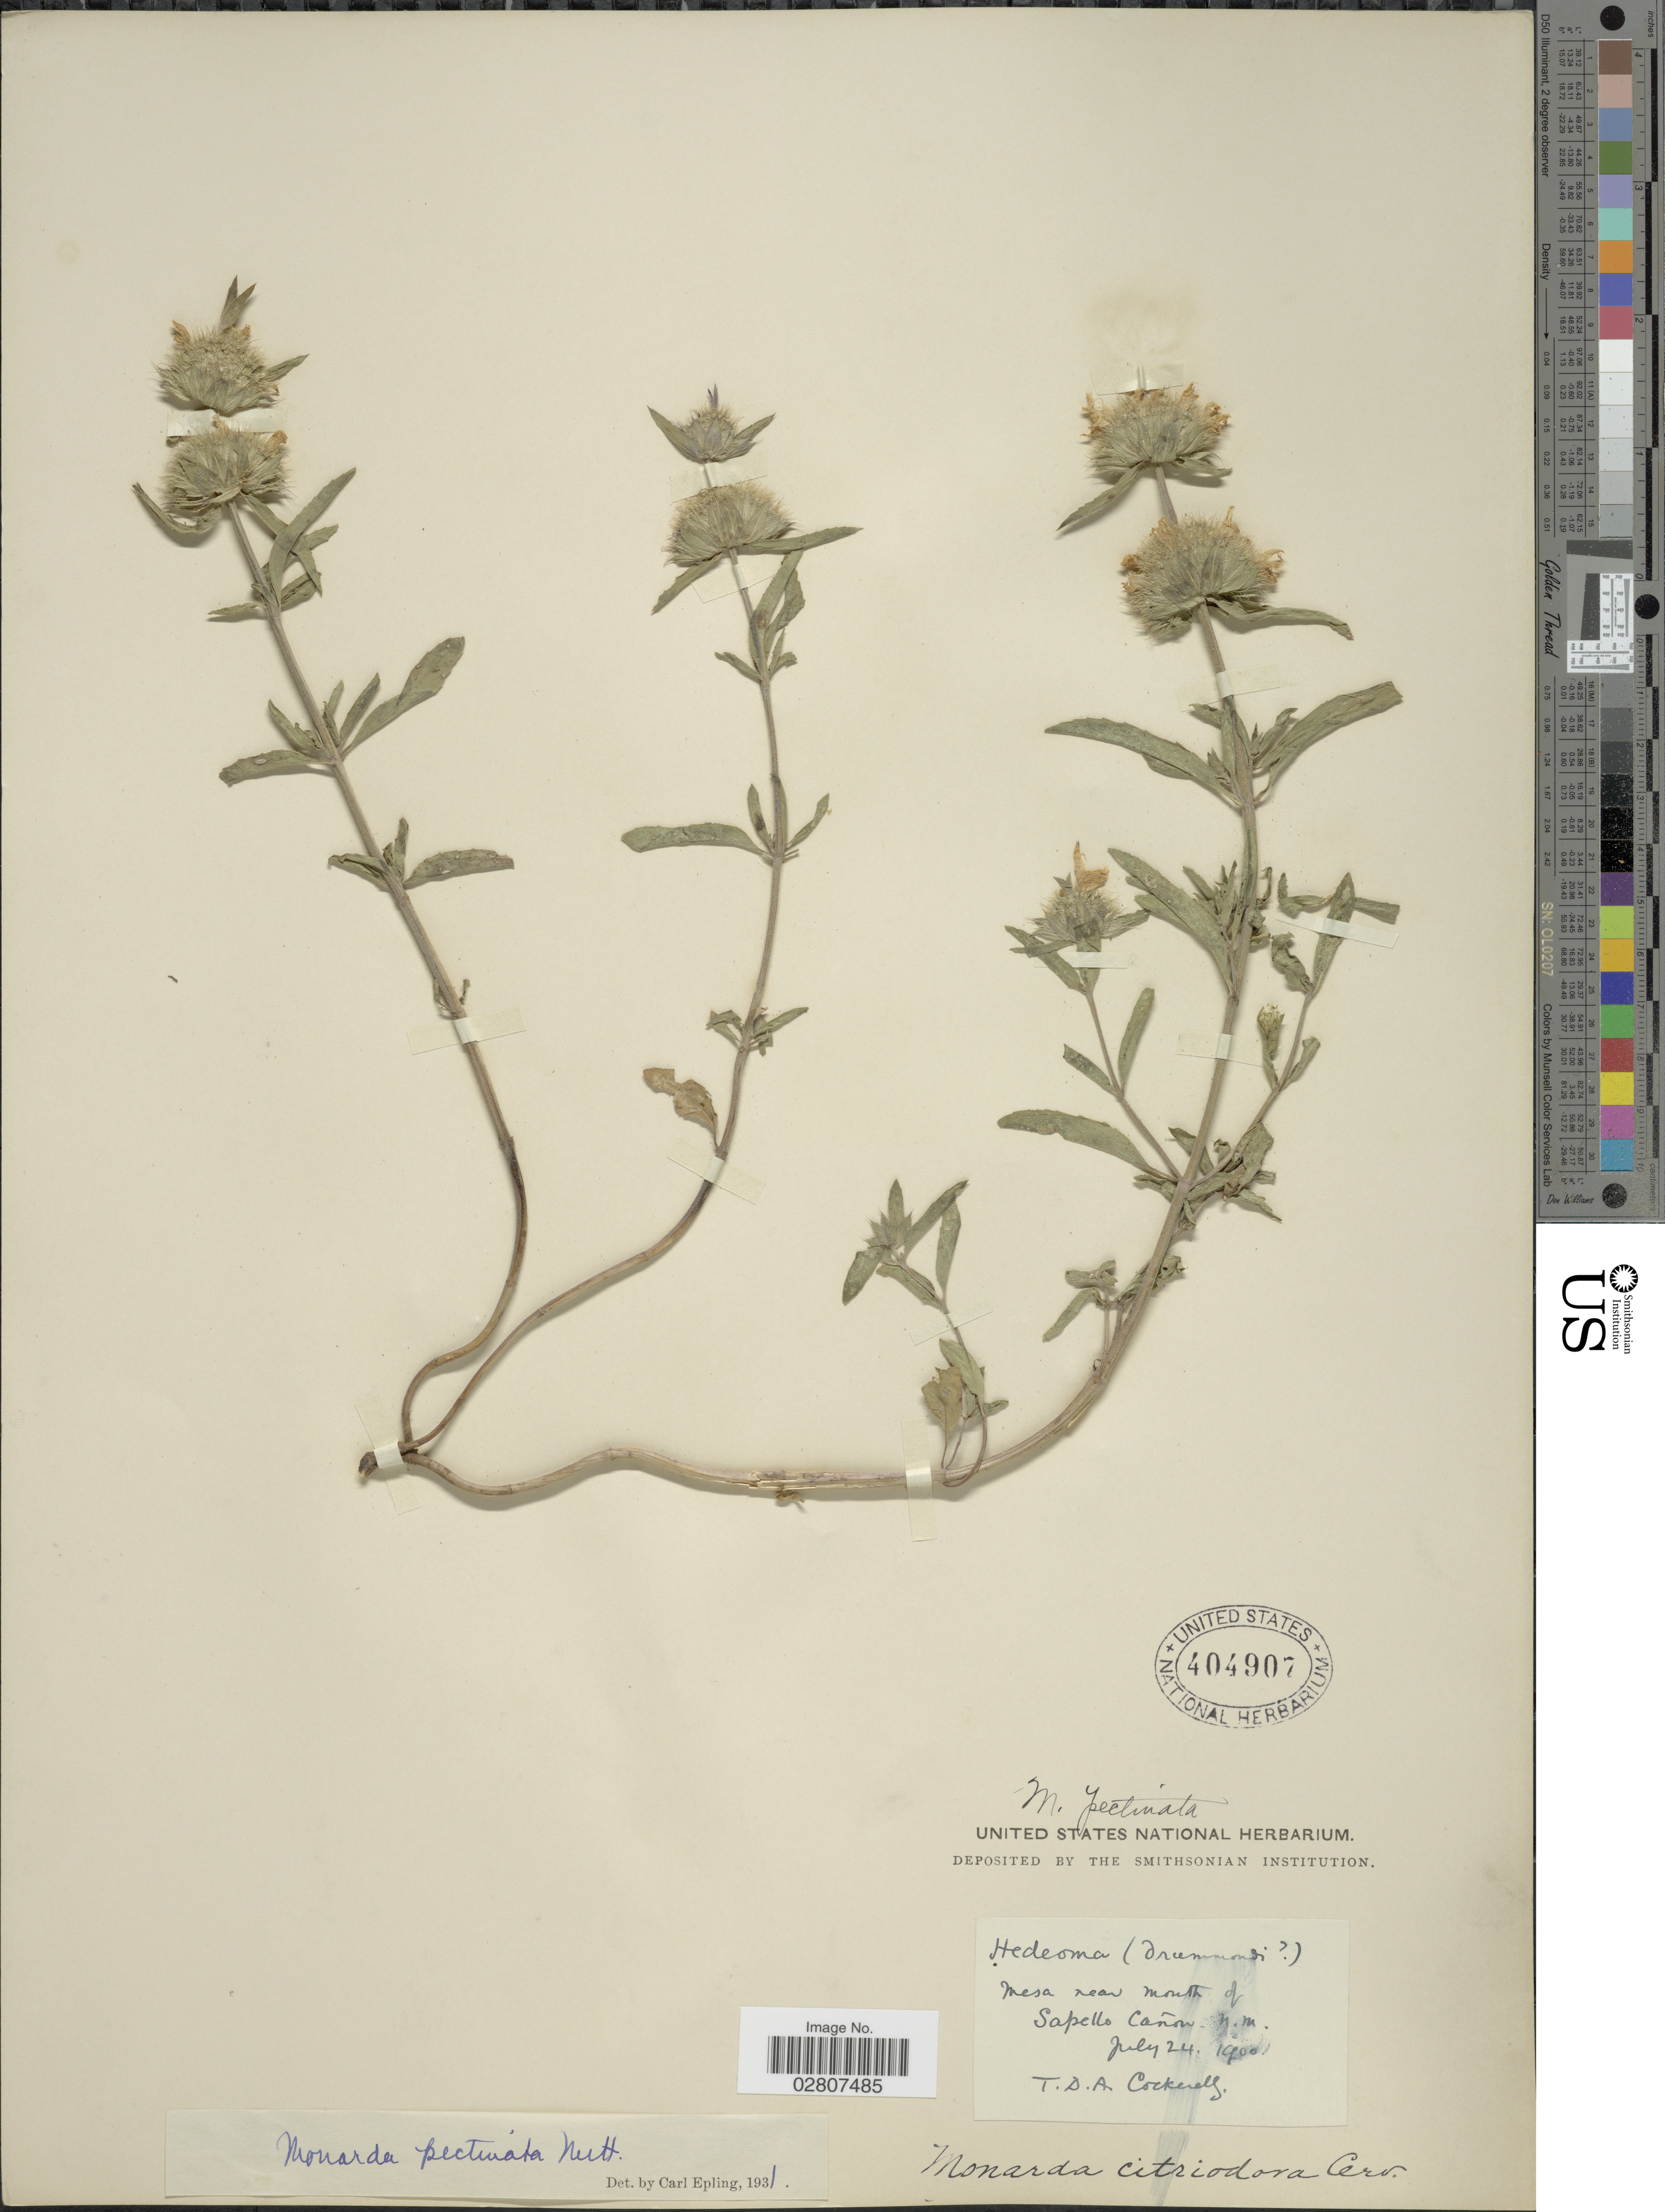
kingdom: Plantae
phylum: Tracheophyta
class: Magnoliopsida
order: Lamiales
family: Lamiaceae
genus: Monarda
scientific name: Monarda pectinata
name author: Nutt.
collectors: T. Cockerell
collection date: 1900-07-24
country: United States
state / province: New Mexico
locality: Mesa near mouth of Sapello Cañon. N.M.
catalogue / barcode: US 404907